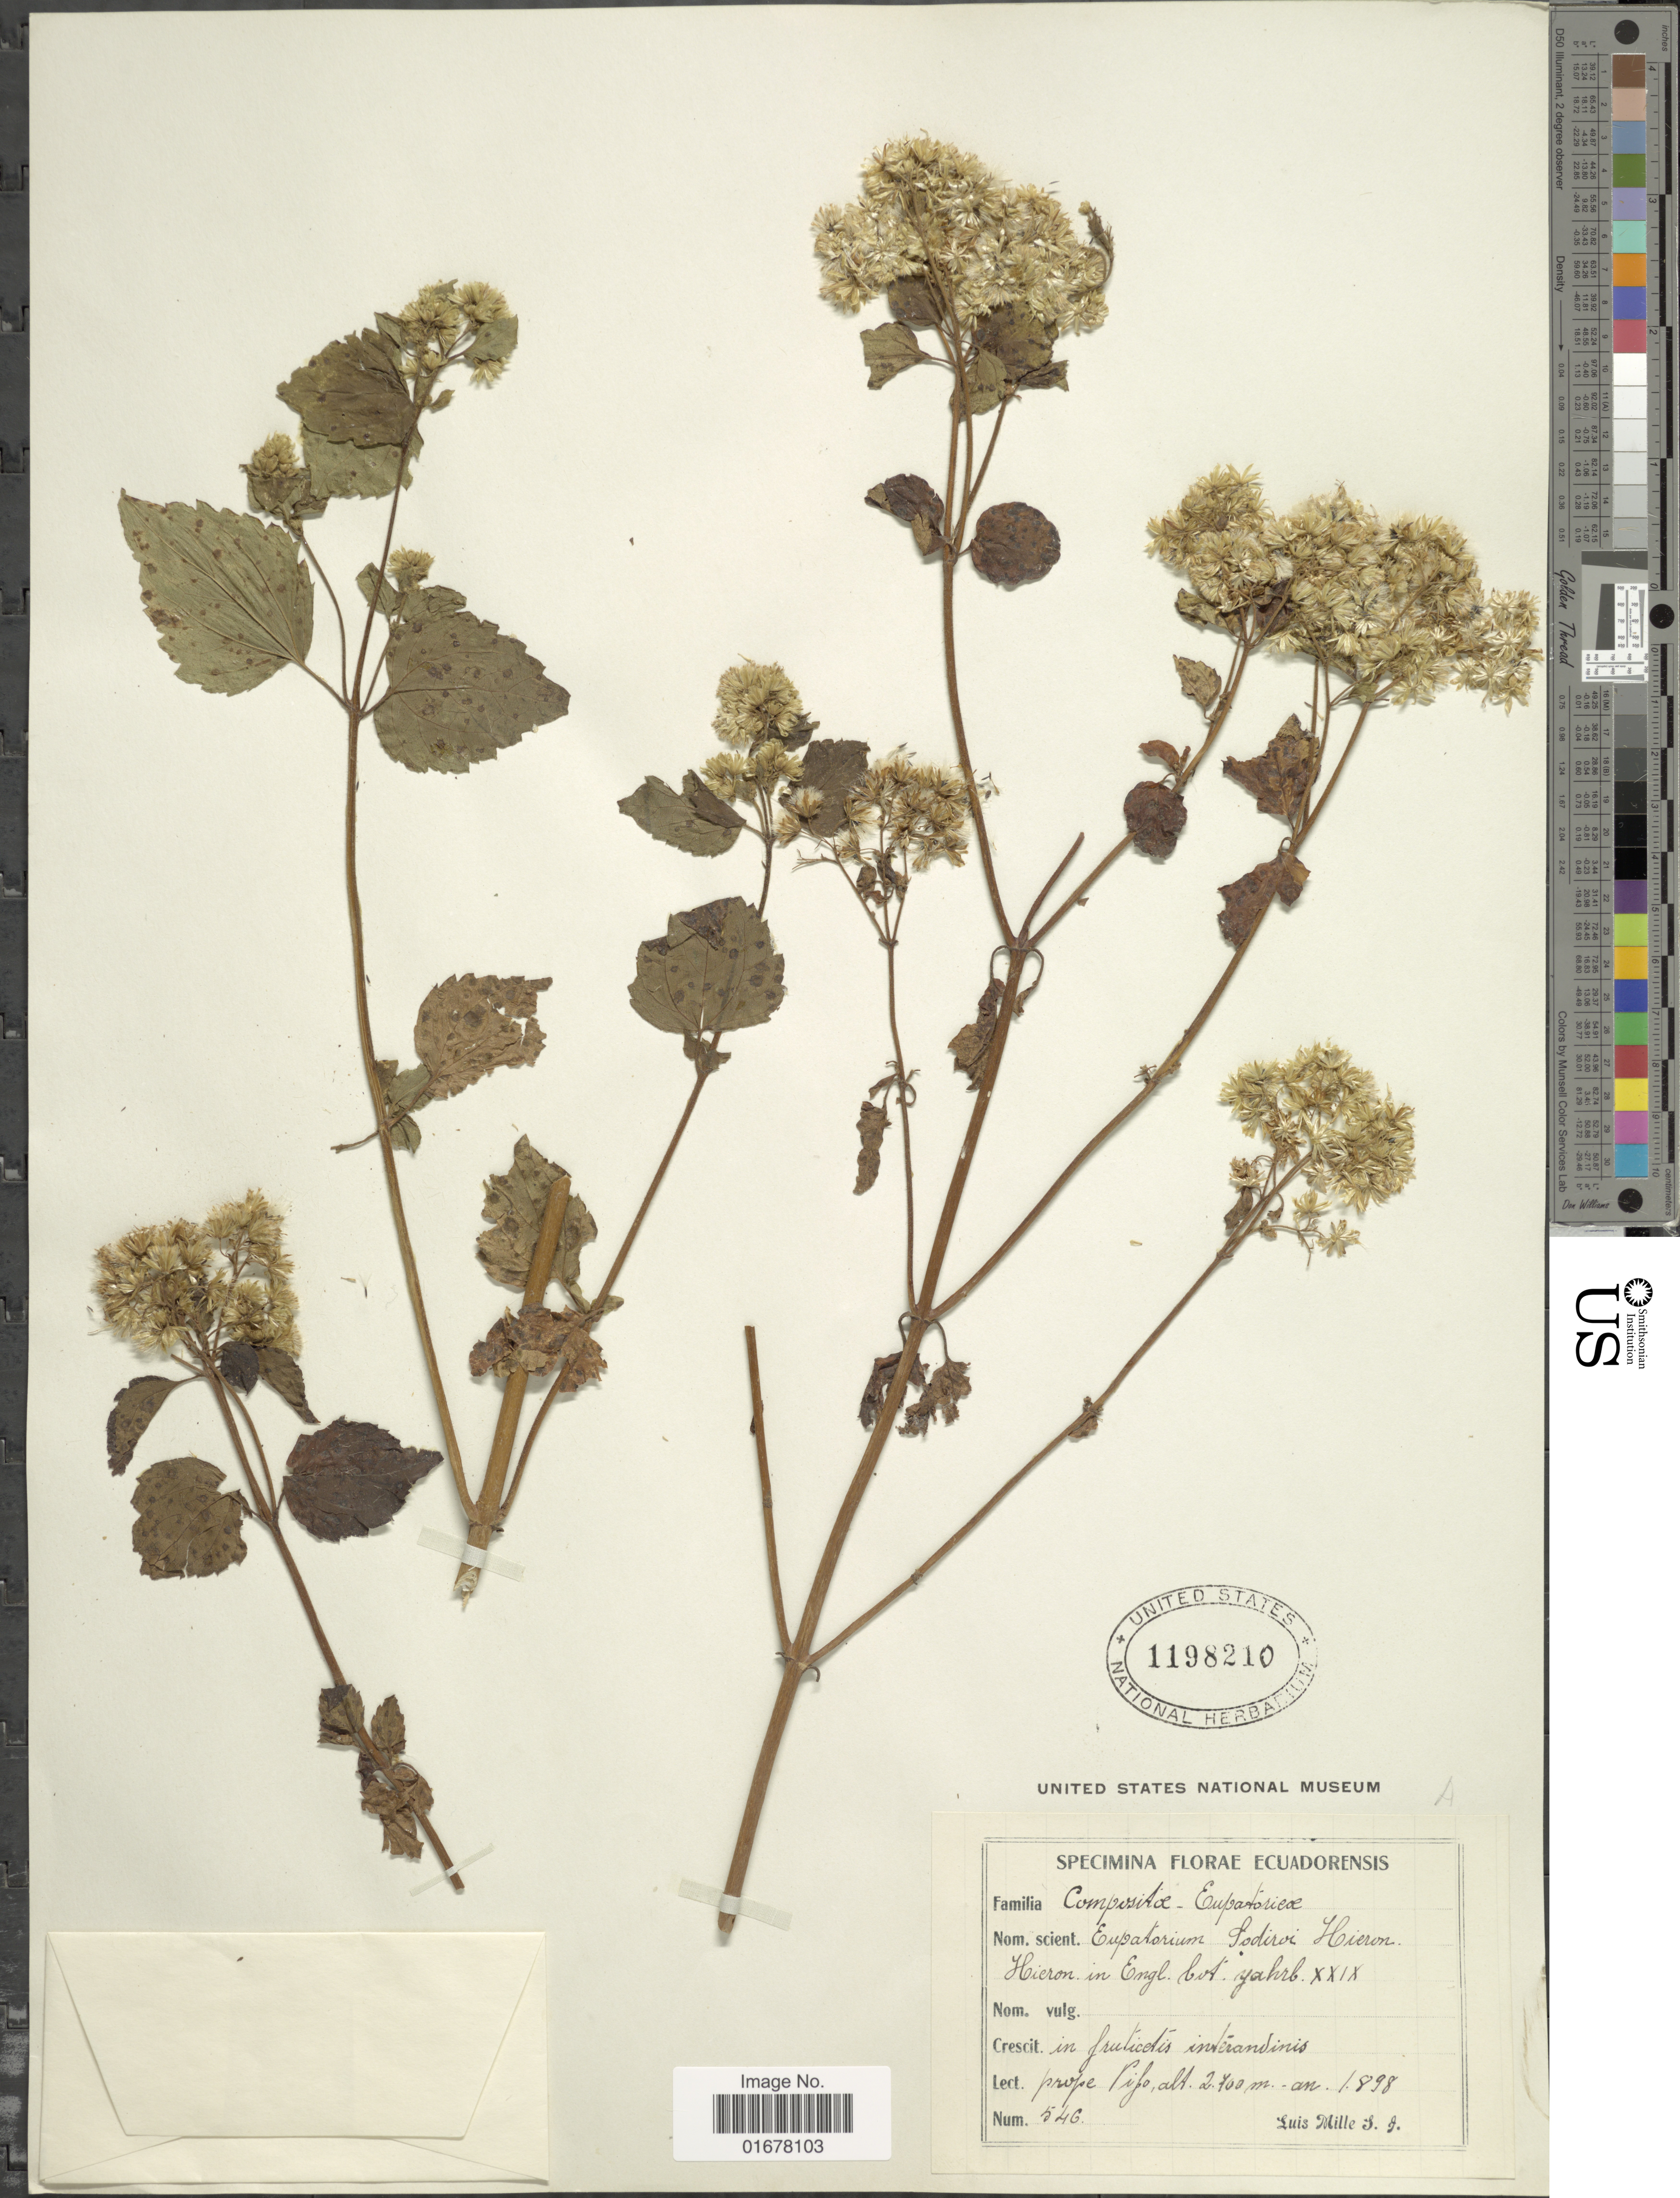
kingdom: Plantae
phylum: Tracheophyta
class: Magnoliopsida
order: Asterales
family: Asteraceae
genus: Ageratina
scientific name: Ageratina sodiroi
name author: (Hieron.) R.M. King & H. Rob.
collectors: L. Mille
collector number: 546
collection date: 1898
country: Ecuador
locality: Crescit in frutictes interandinis, prope Pifo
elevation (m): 2700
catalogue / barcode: US 1198210